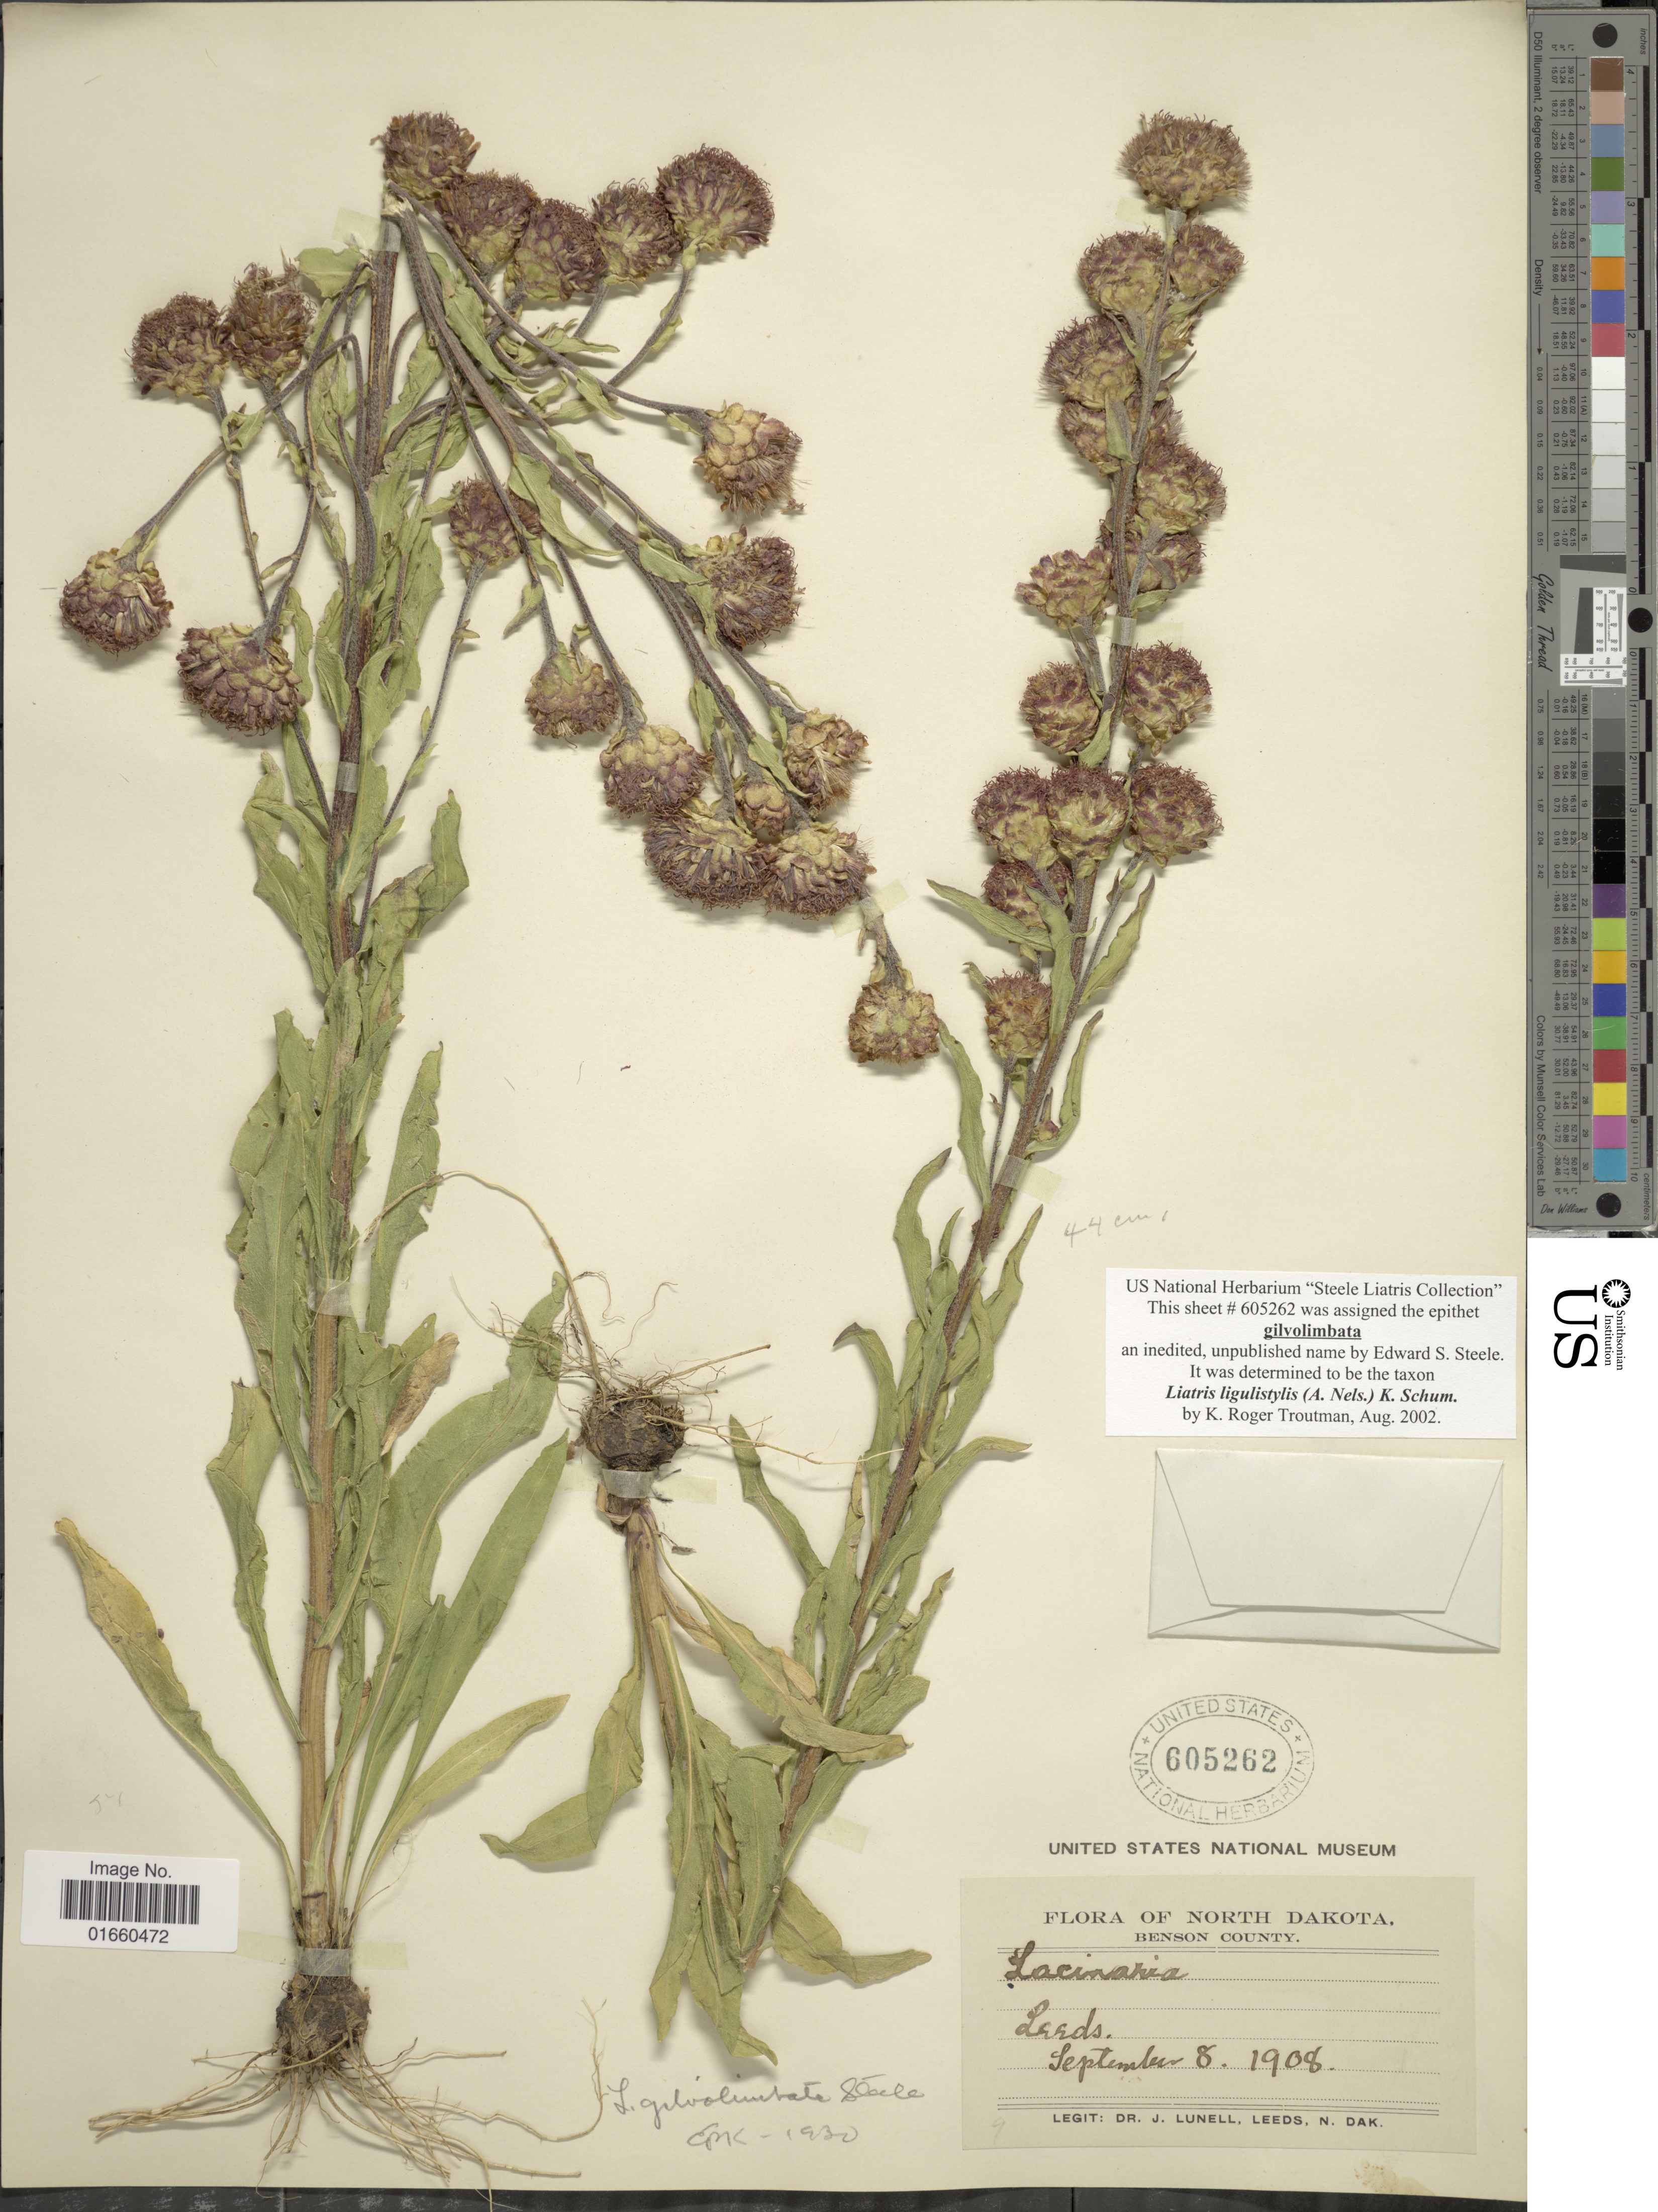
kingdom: Plantae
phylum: Tracheophyta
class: Magnoliopsida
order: Asterales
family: Asteraceae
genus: Liatris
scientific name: Liatris ligulistylis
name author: (A. Nelson) K. Schum.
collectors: J. Lunell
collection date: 1908-09-08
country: United States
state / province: North Dakota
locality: Leeds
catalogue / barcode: US 605262